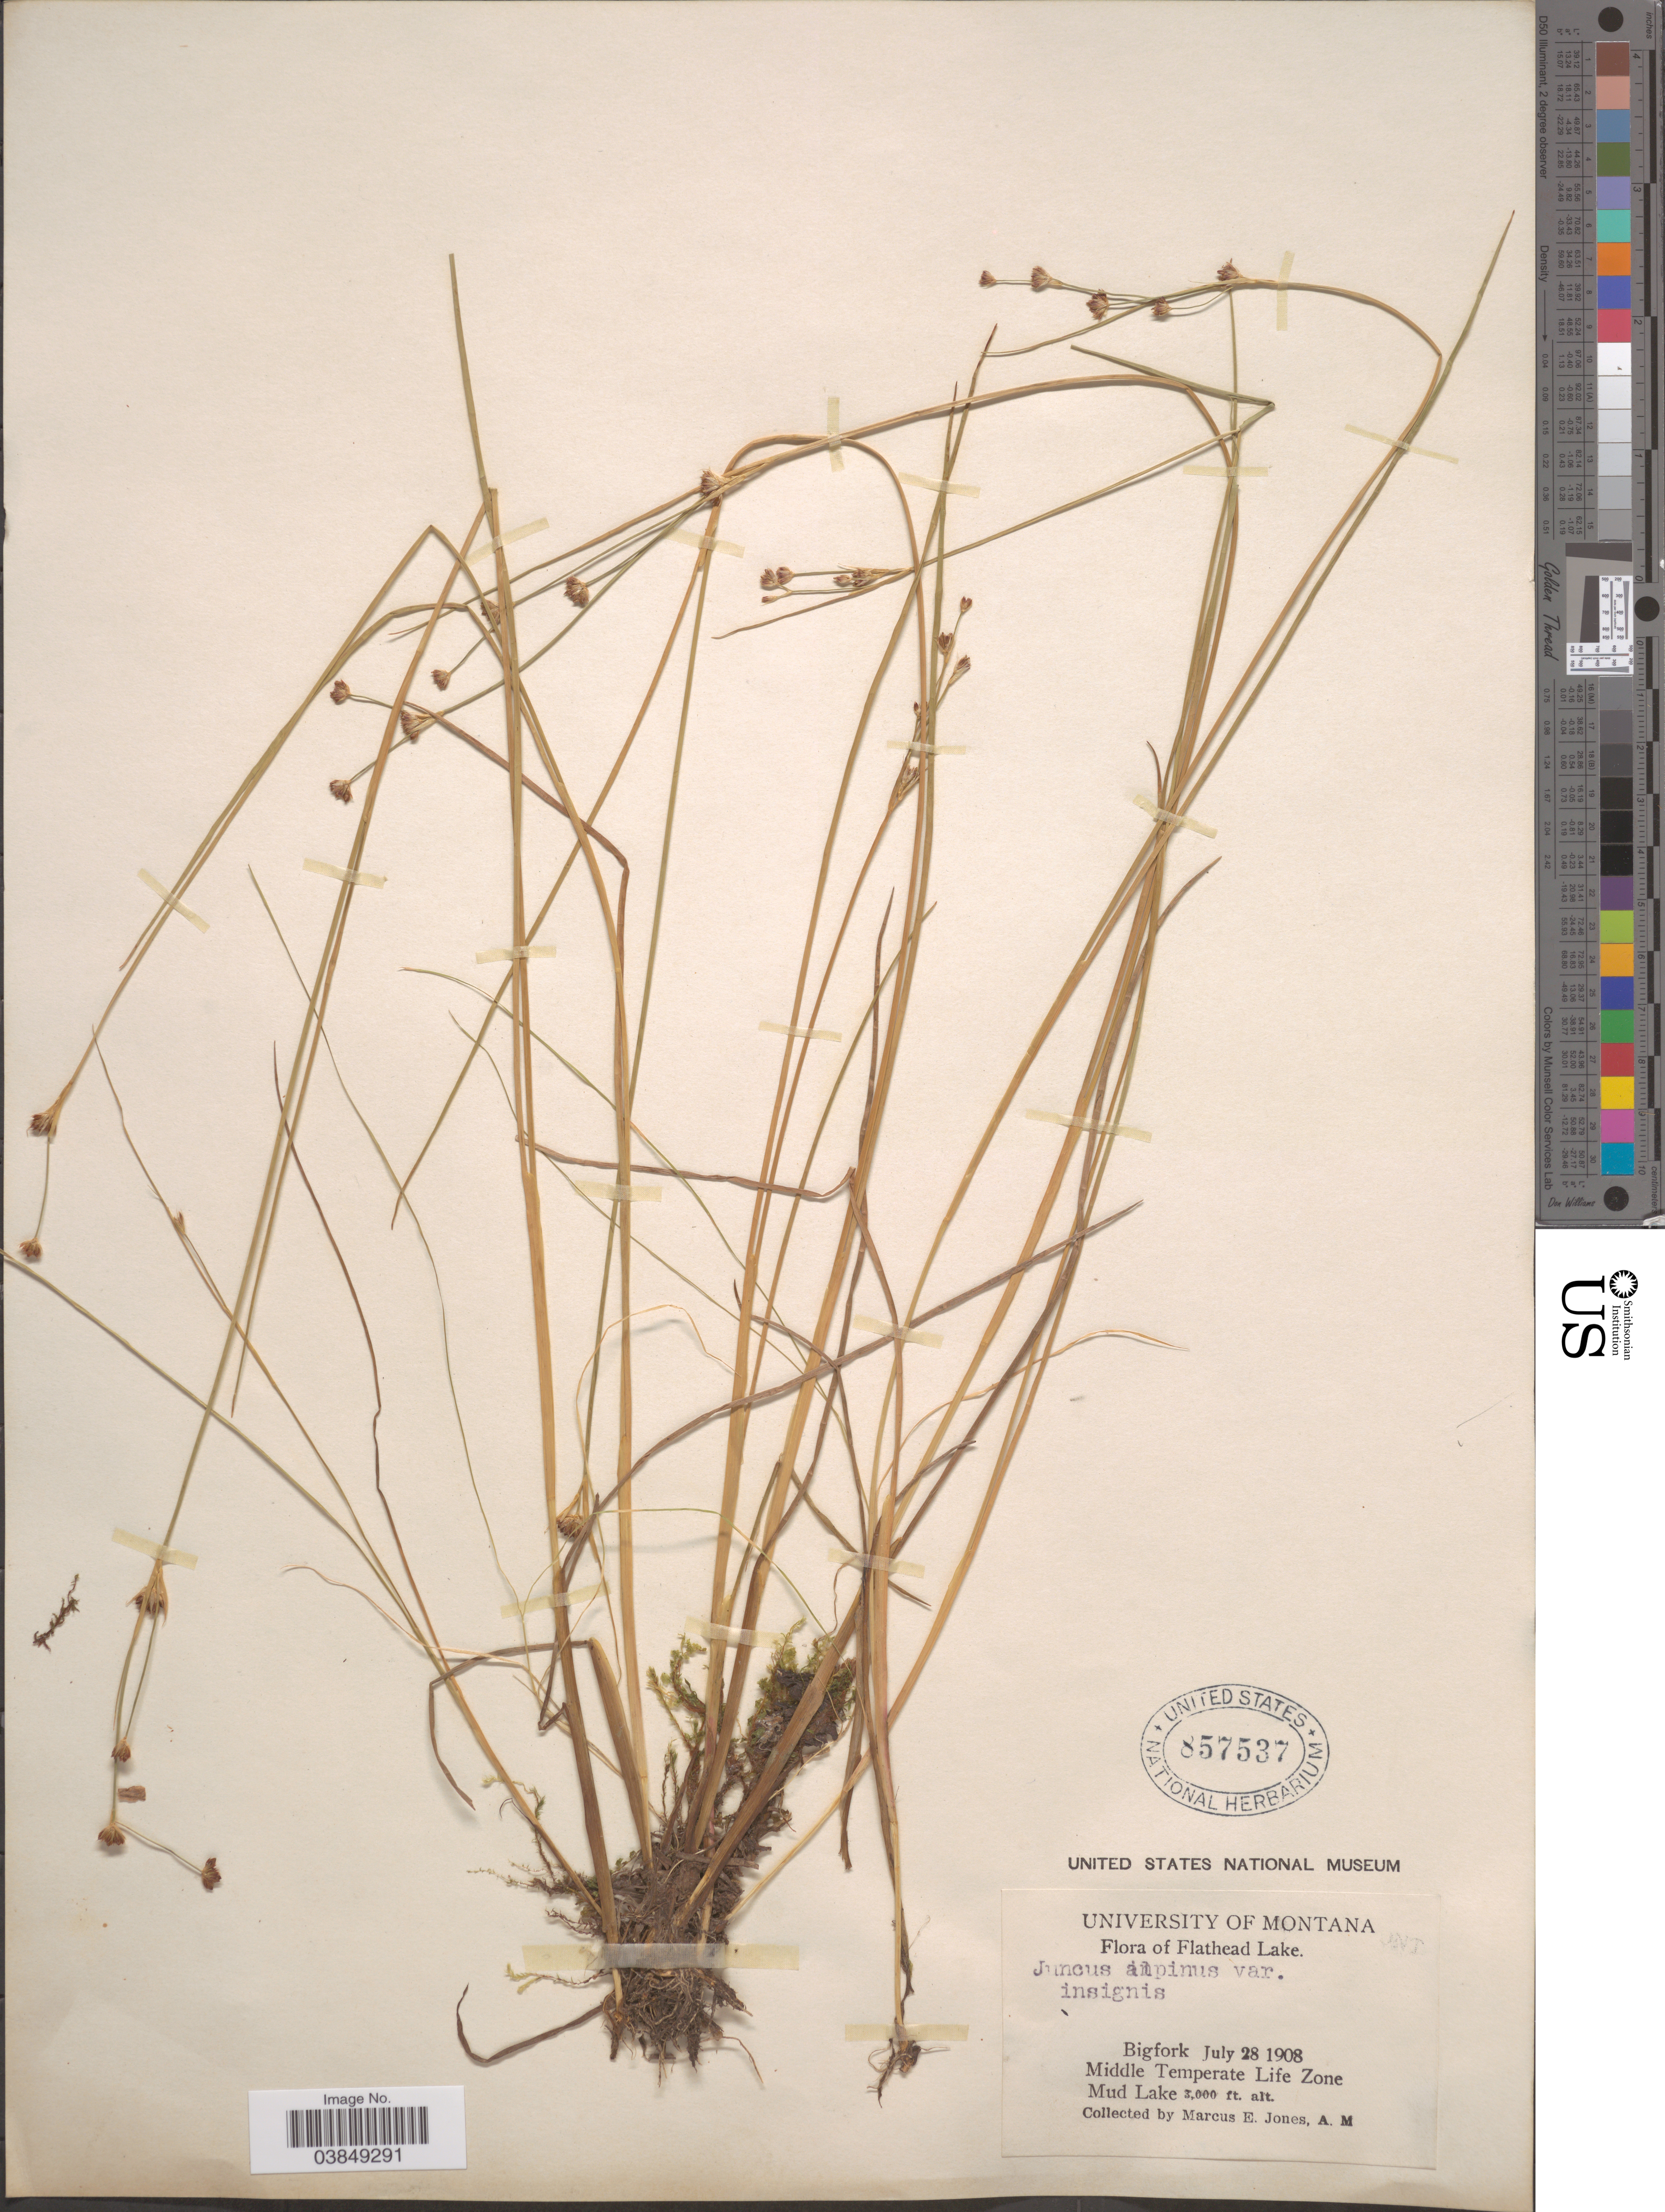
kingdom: Plantae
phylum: Tracheophyta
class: Liliopsida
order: Poales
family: Juncaceae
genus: Juncus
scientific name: Juncus richardsonianus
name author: Schult. & Schult. f.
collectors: M. E. Jones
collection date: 1908-07-28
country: United States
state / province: Montana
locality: Flathead Lake. Bigfork. Middle Temperate Life Zone. Mud Lake.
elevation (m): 914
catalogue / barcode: US 857537